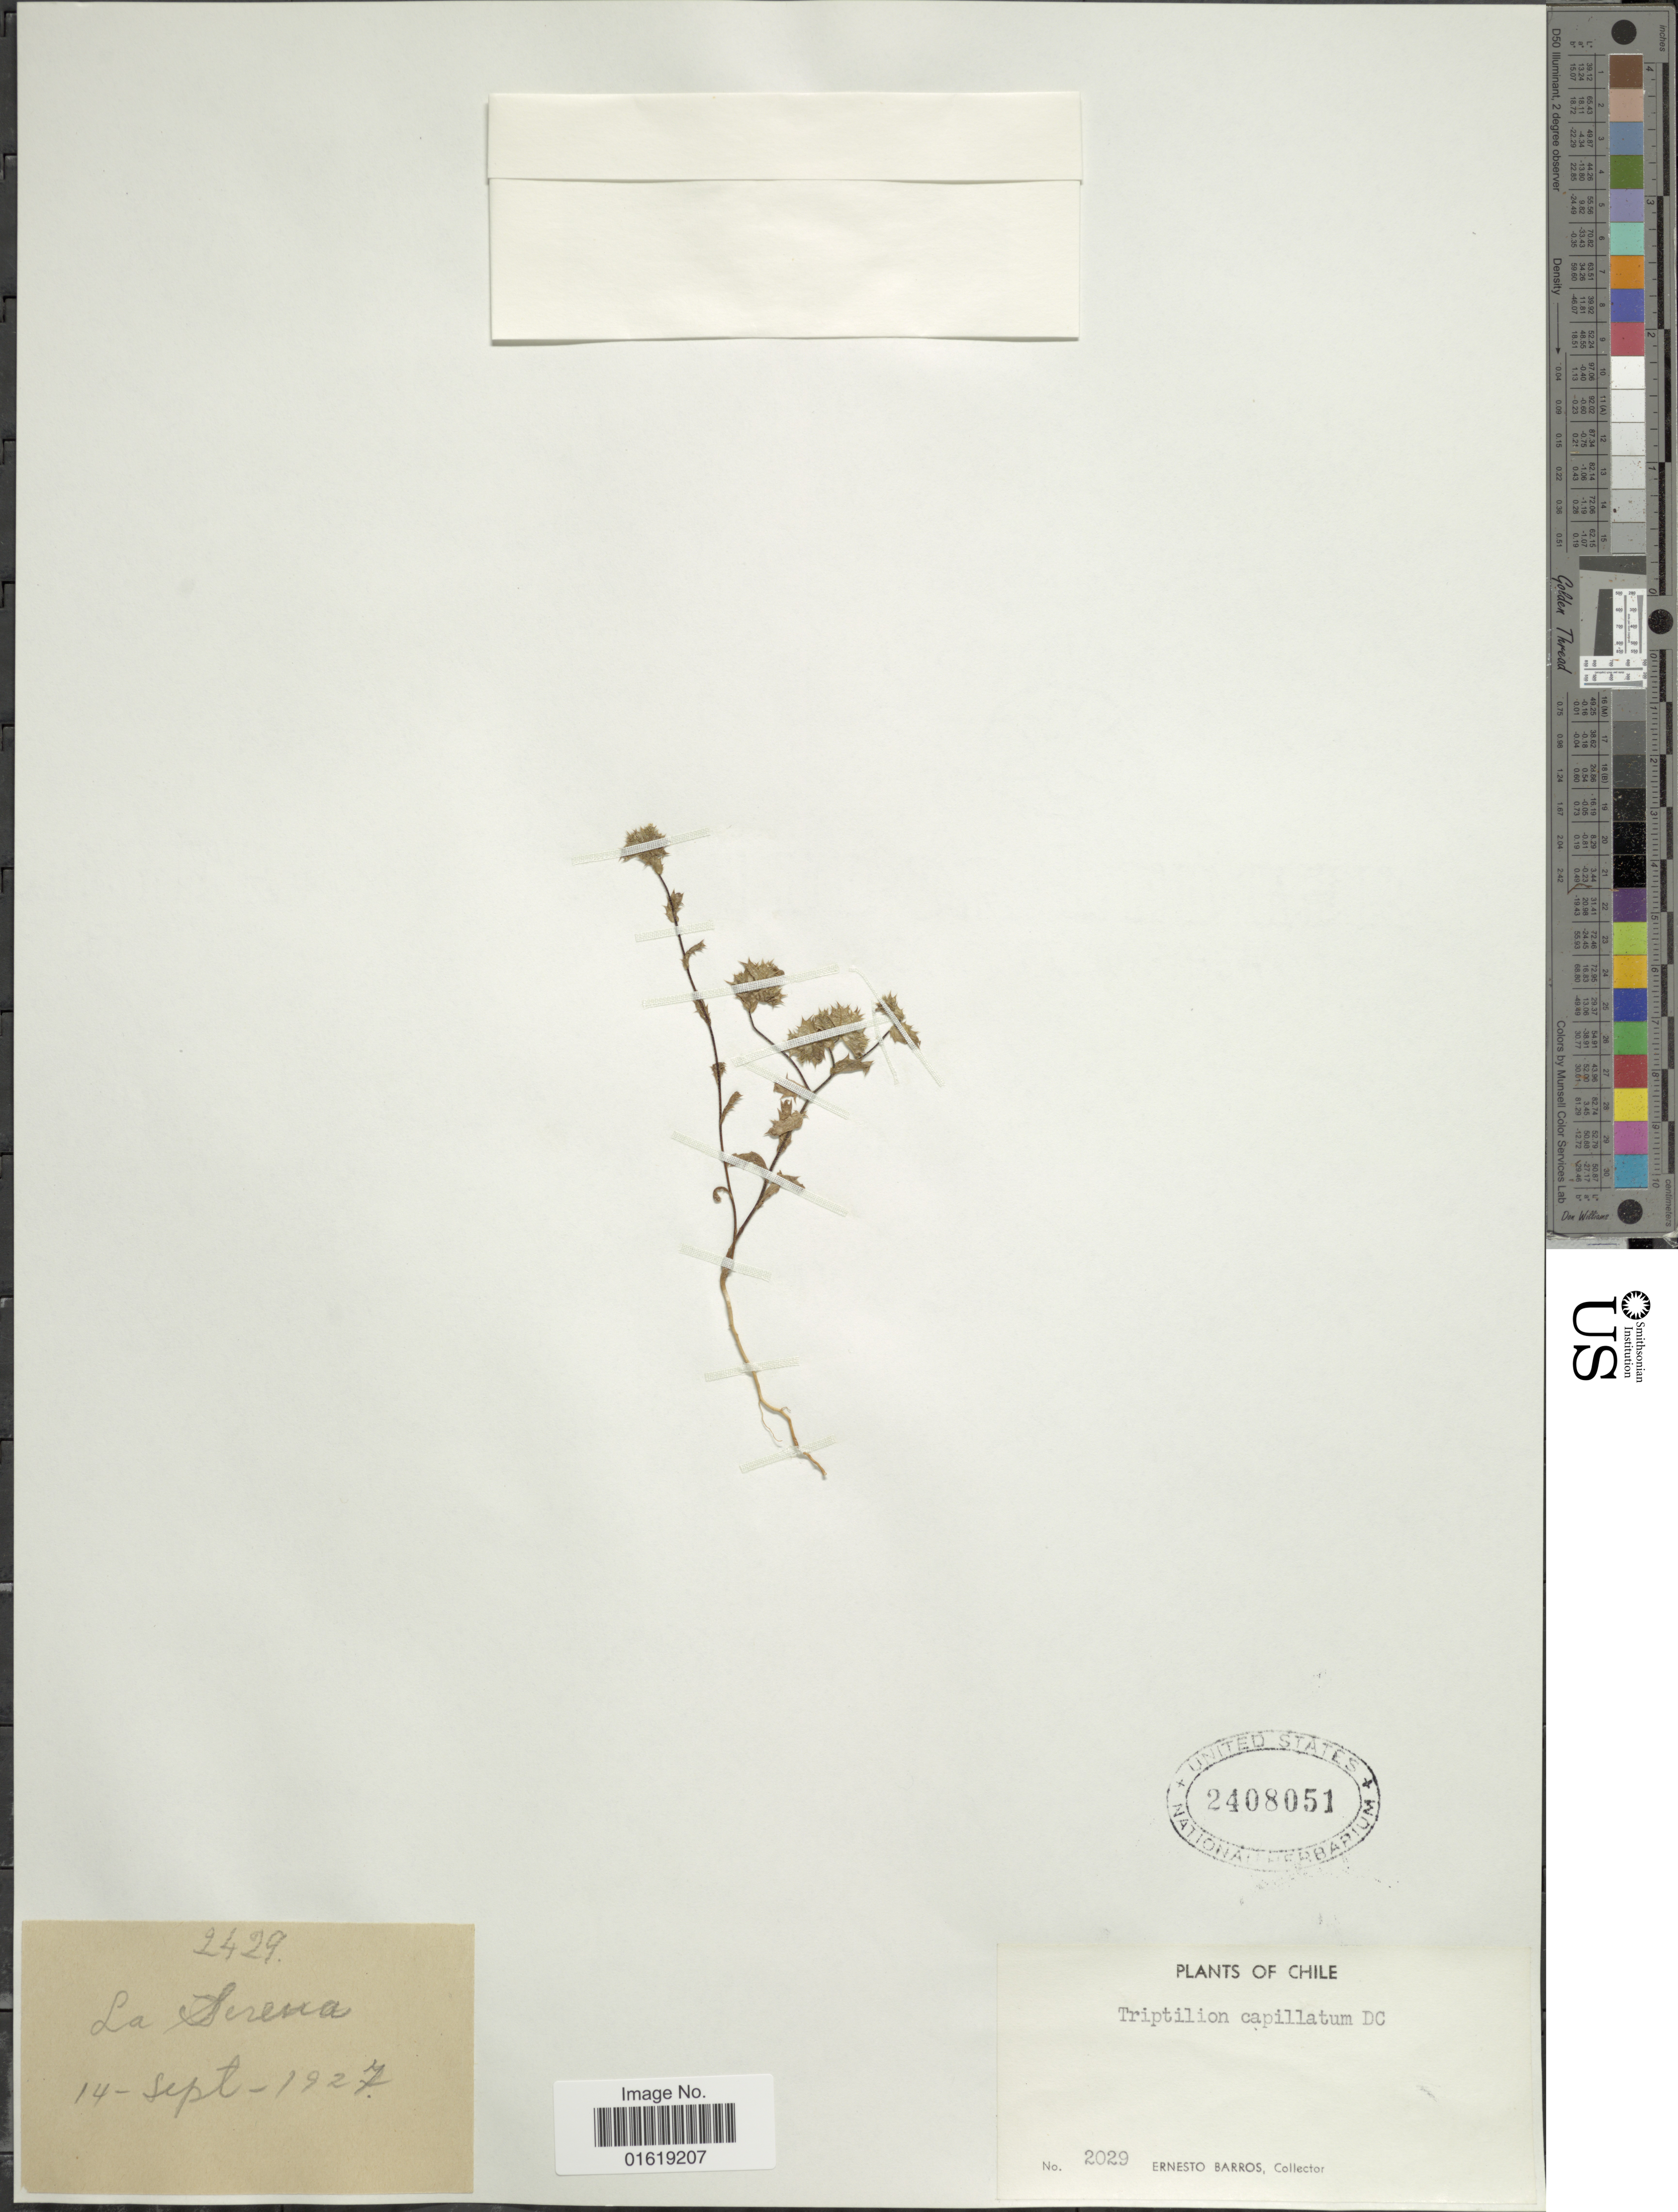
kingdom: Plantae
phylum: Tracheophyta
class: Magnoliopsida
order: Asterales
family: Asteraceae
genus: Triptilion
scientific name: Triptilion capillatum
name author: (D. Don) Hook. & Arn.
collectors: E. Barros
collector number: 2029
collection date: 1927-09-14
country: Chile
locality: La Serena.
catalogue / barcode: US 2408051